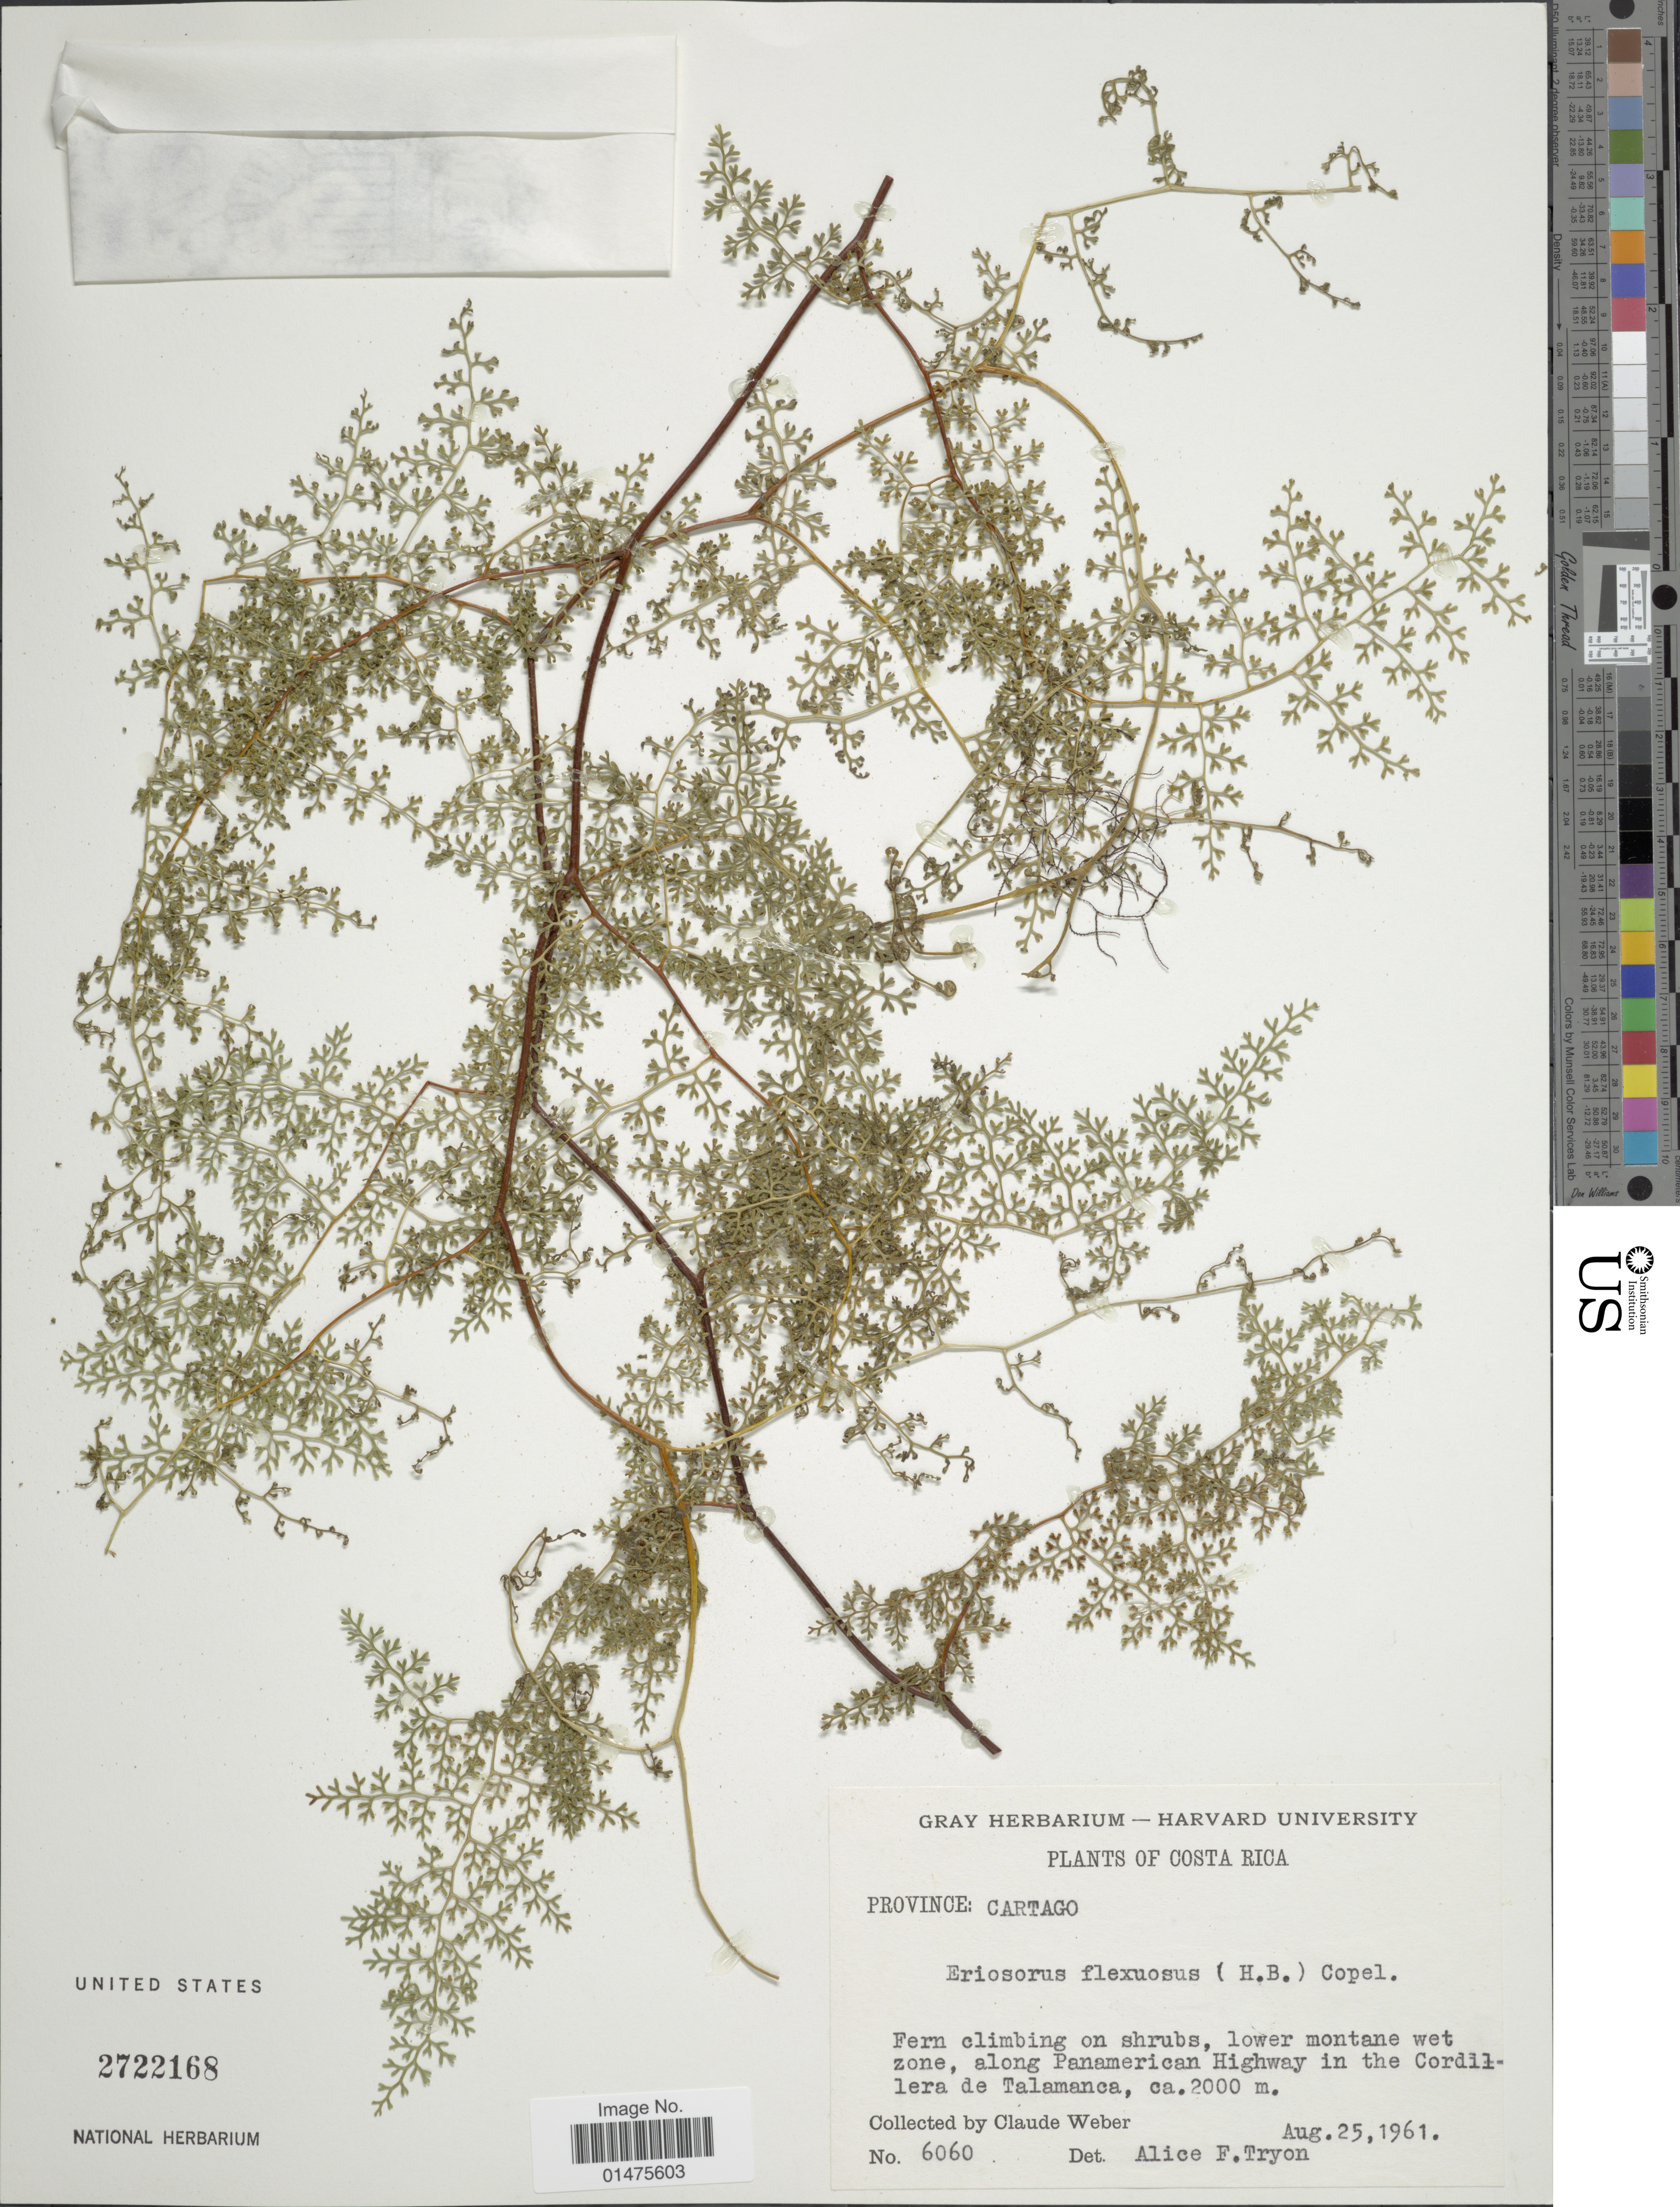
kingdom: Plantae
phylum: Tracheophyta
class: Polypodiopsida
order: Polypodiales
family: Pteridaceae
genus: Jamesonia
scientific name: Jamesonia flexuosa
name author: (Humb. & Bonpl.) Christenh.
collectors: C. I. Weber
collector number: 6060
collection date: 1961-08-25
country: Costa Rica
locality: Along Panamerican Highway in the Cordillera de Talamanca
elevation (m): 2000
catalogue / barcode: US 2722168